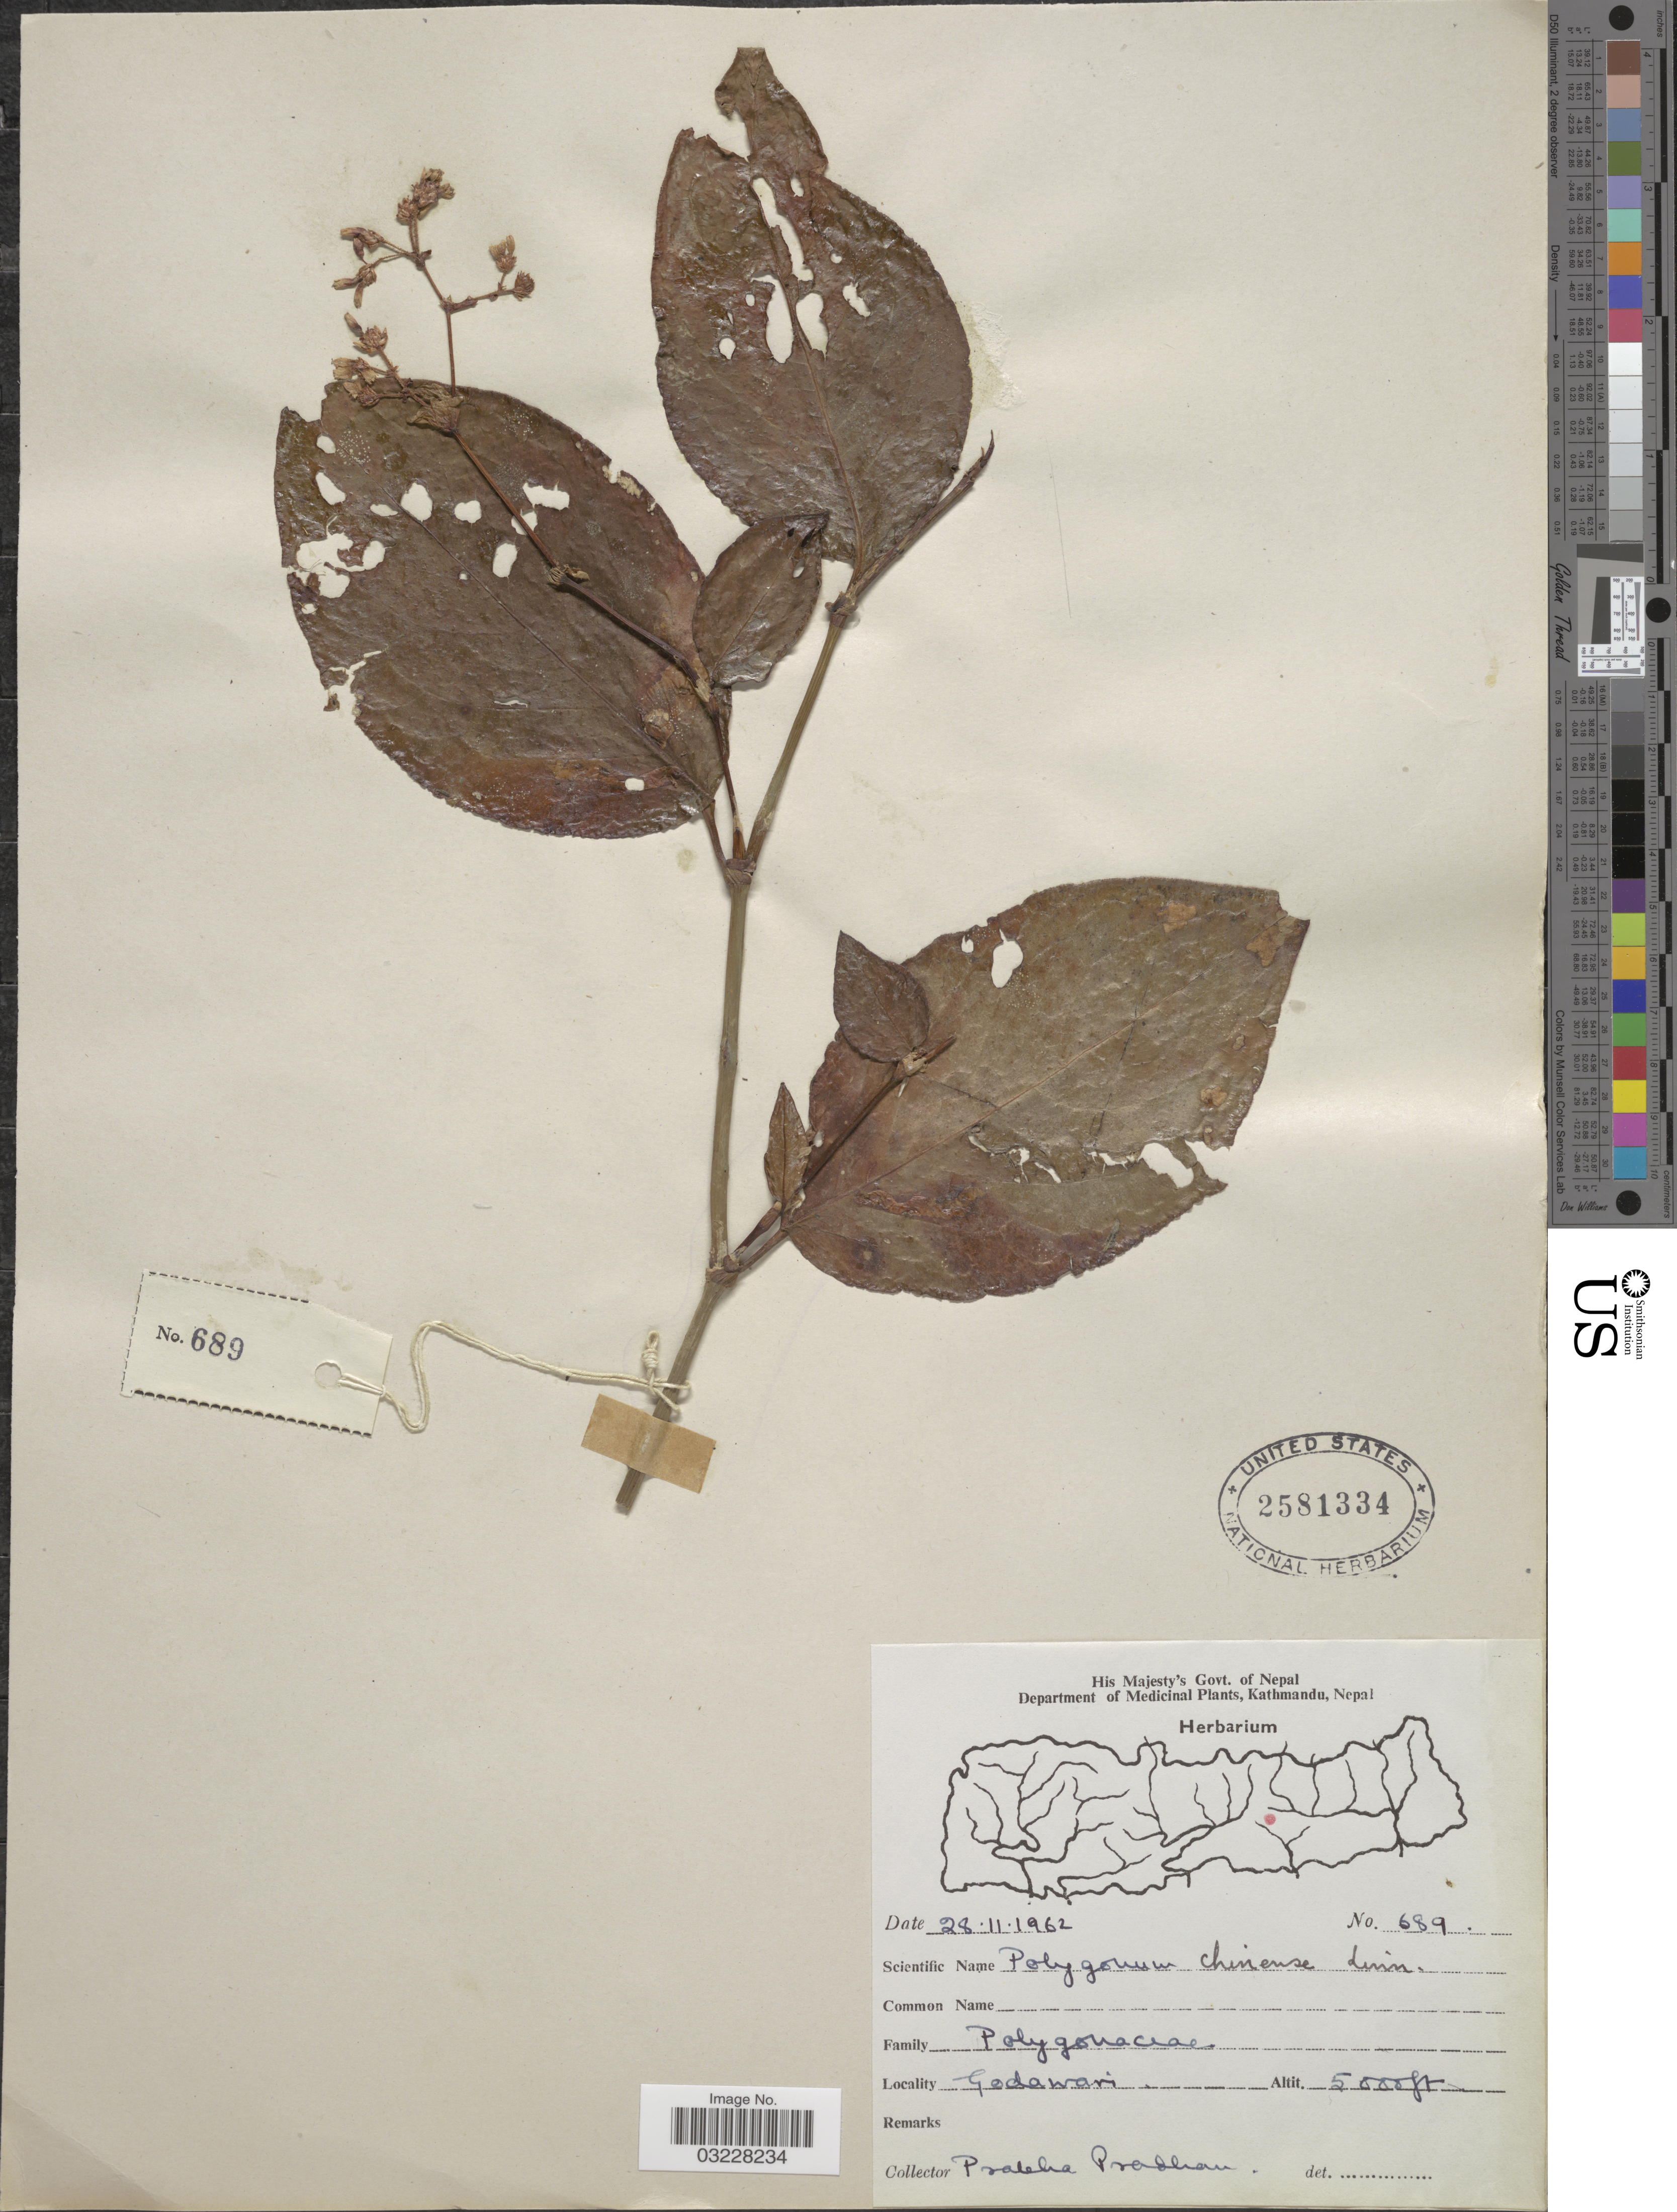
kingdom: Plantae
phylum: Tracheophyta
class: Magnoliopsida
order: Caryophyllales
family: Polygonaceae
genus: Polygonum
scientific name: Polygonum chinense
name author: L.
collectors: P. Pradhan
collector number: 689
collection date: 1962-11-28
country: Nepal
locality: Godawari.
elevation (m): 1524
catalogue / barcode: US 2581334